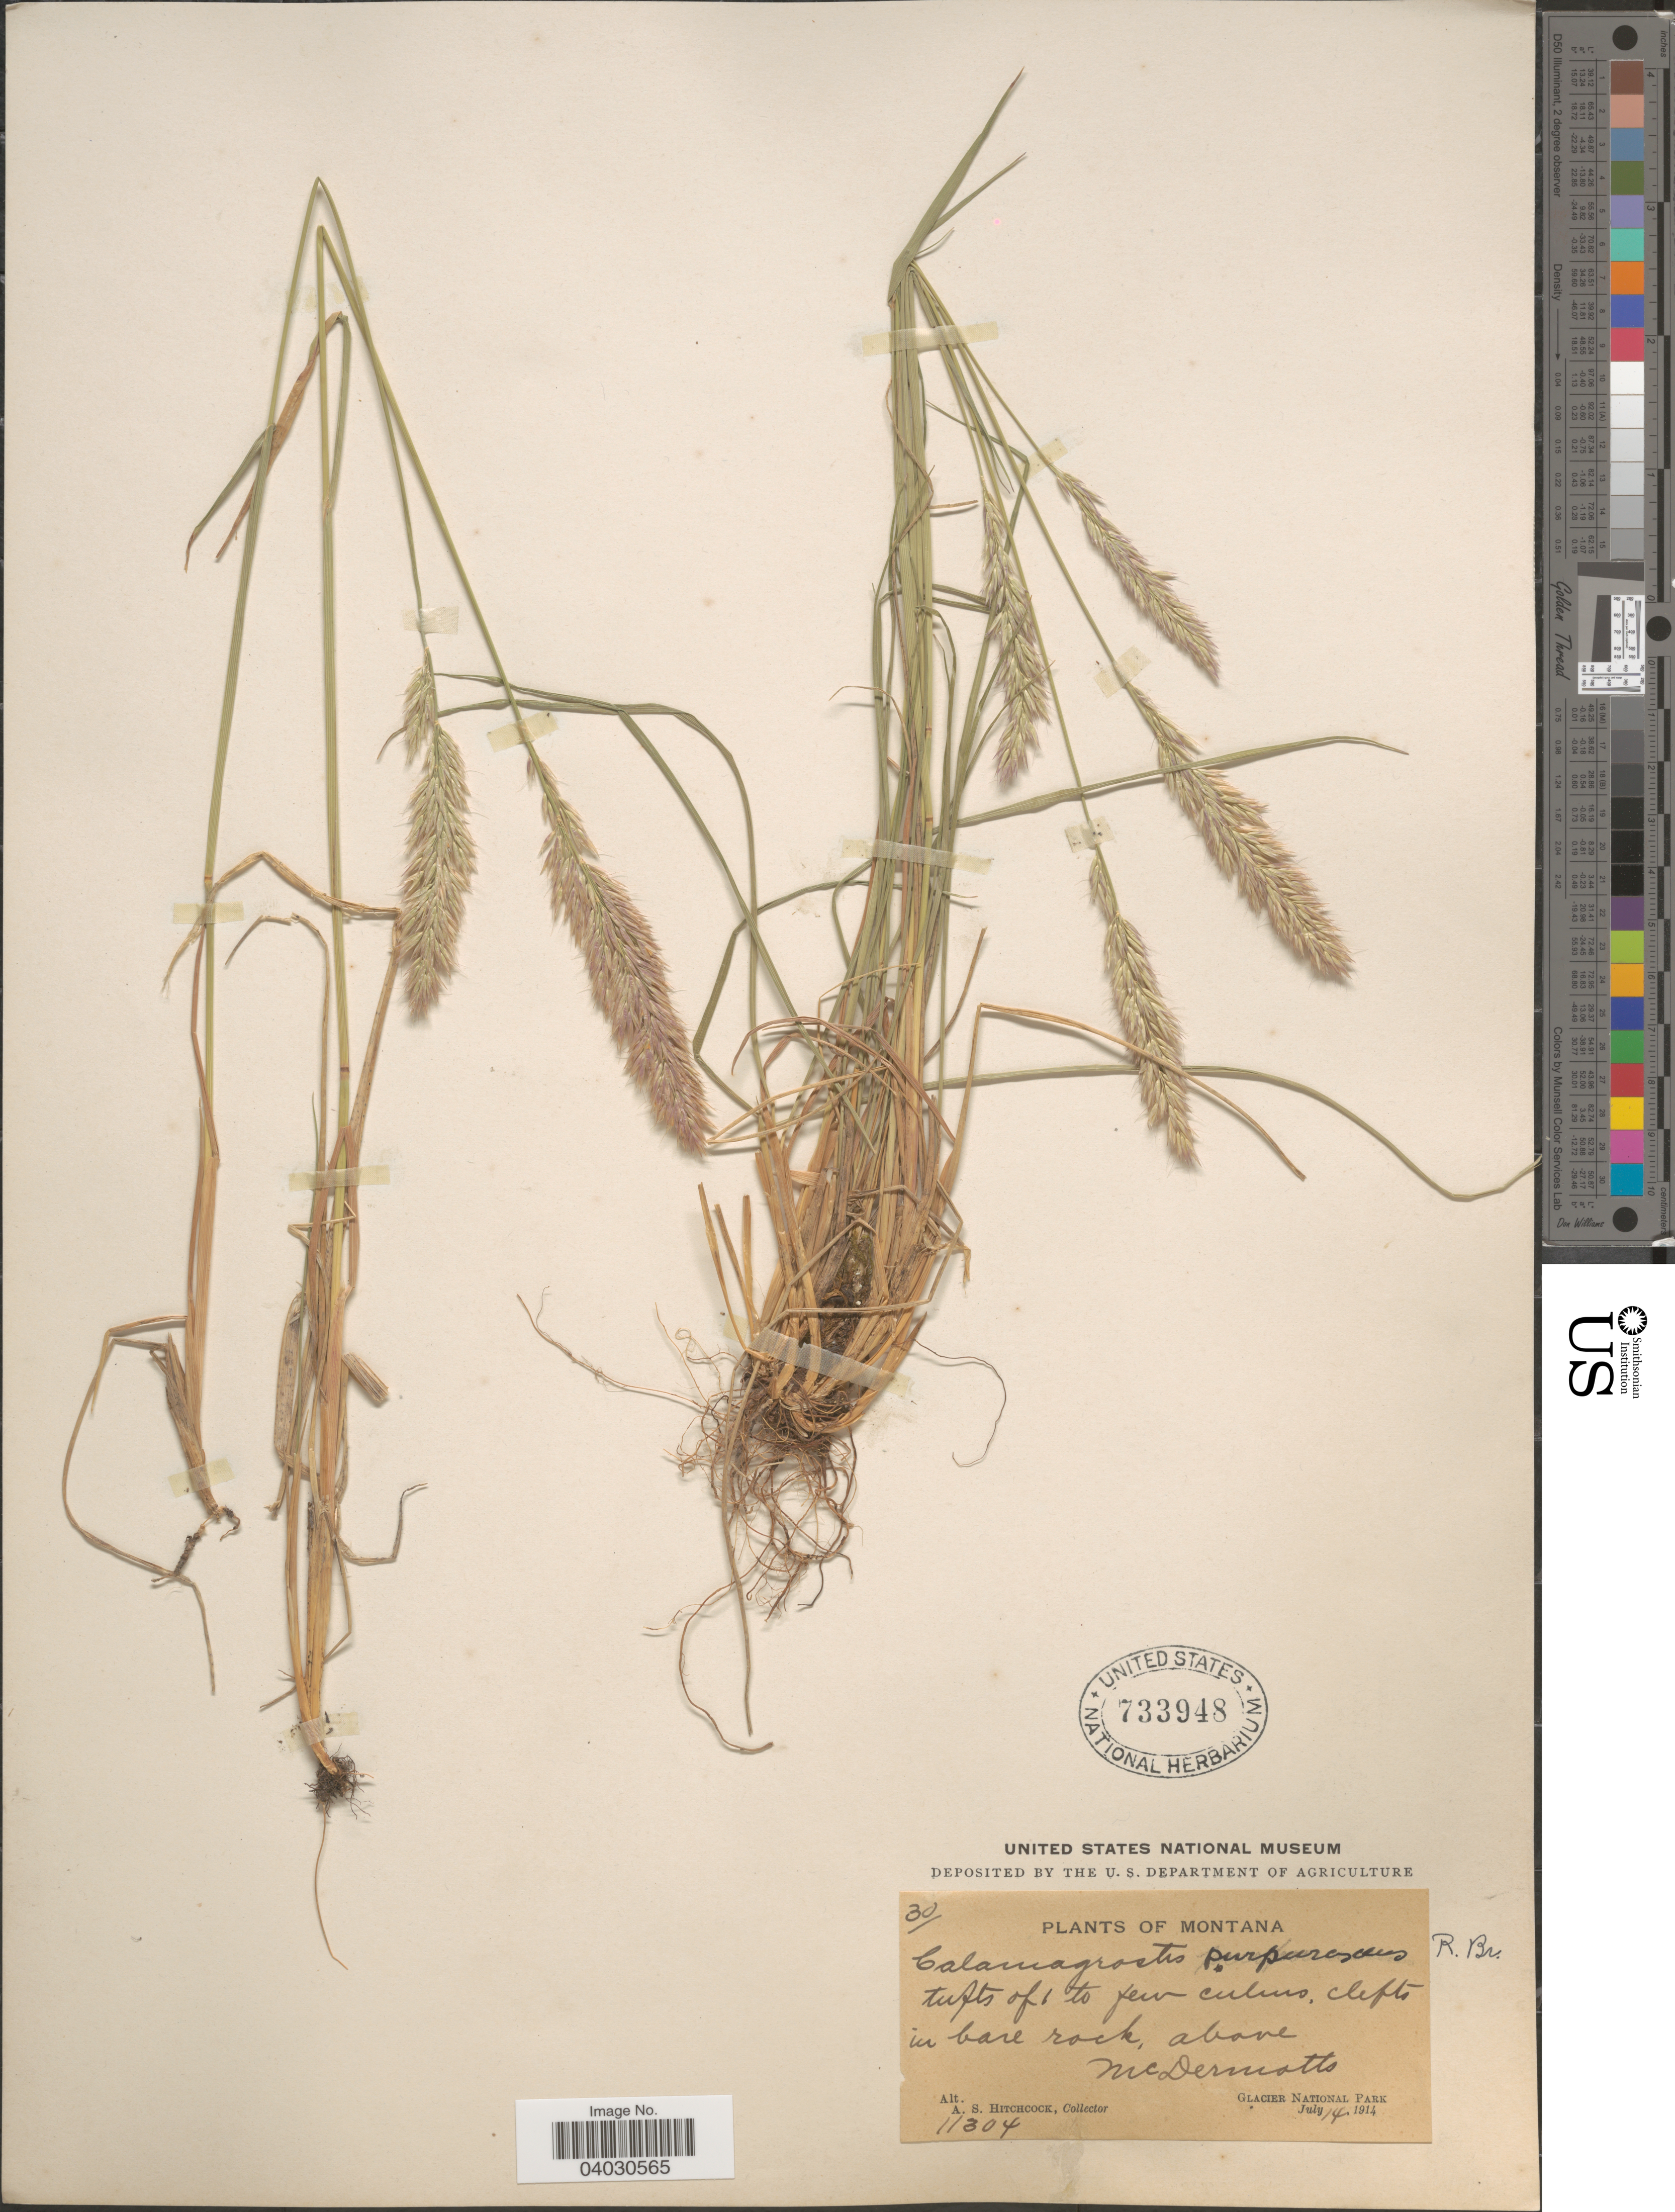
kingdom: Plantae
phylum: Tracheophyta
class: Liliopsida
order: Poales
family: Poaceae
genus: Calamagrostis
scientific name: Calamagrostis purpurascens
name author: R. Br.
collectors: A. S. Hitchcock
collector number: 11304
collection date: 1914-07-14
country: United States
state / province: Montana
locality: Above McDermotts. Glacier National Park.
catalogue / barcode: US 733948